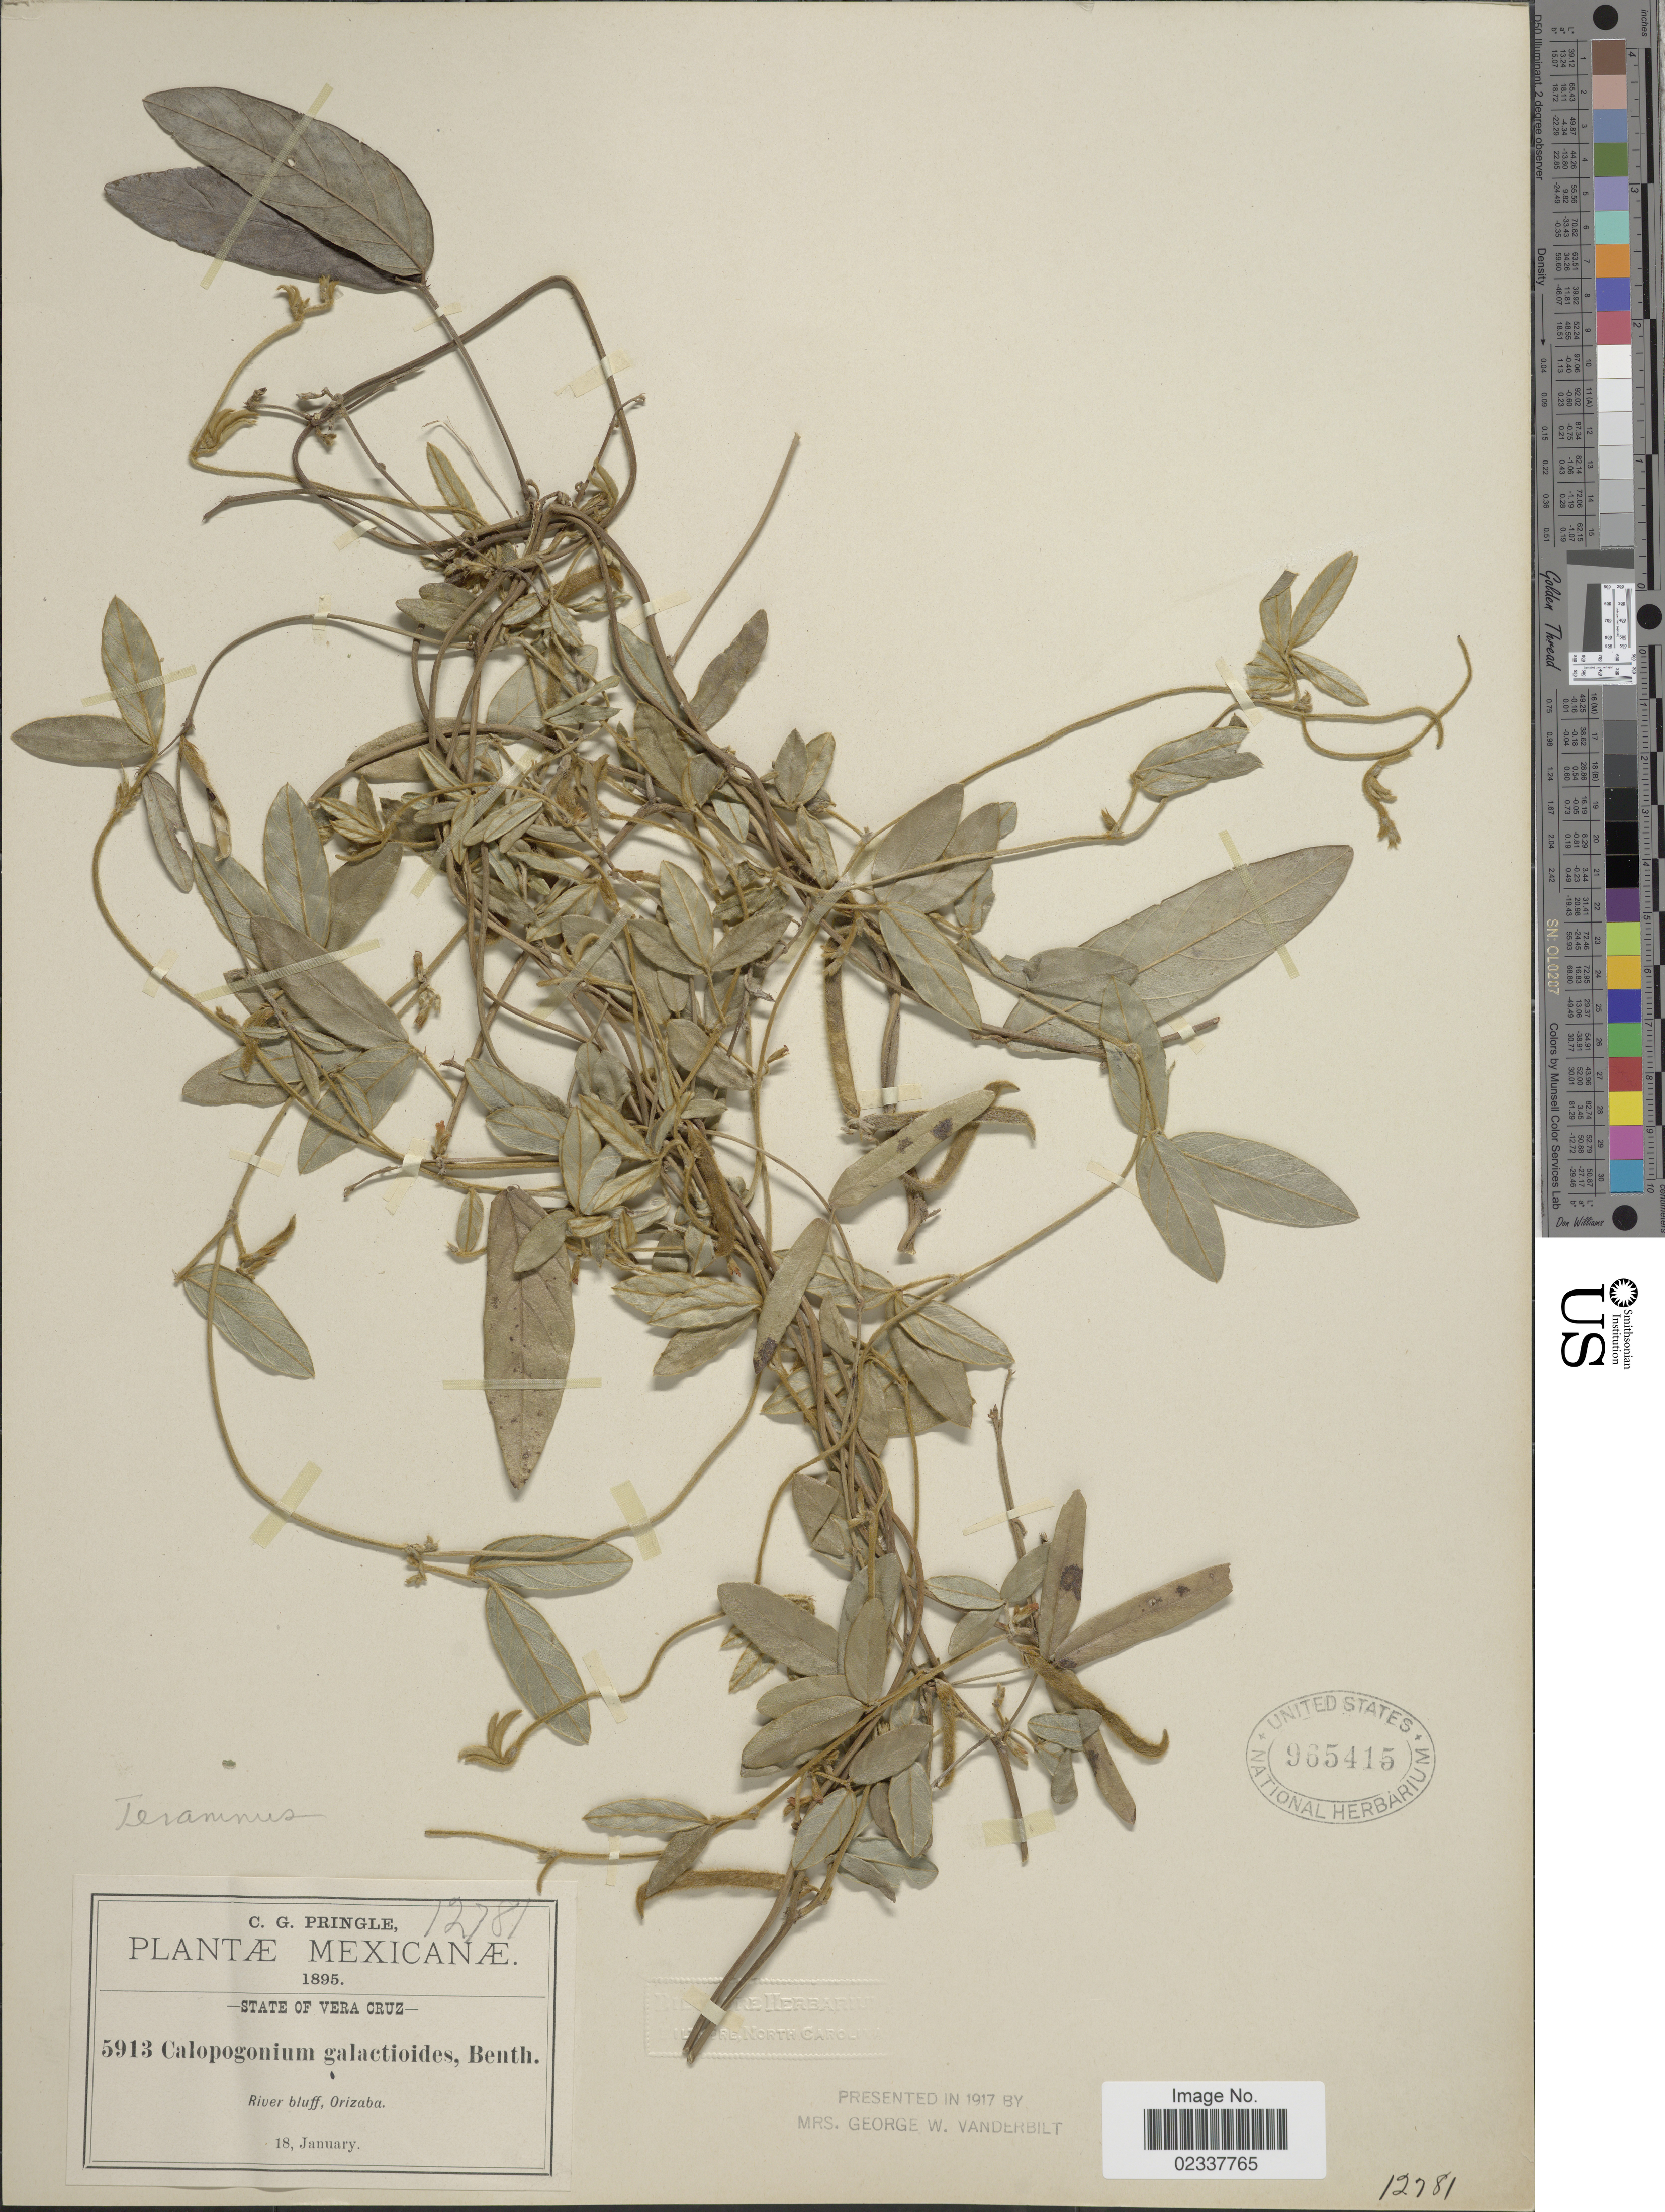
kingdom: Plantae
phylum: Tracheophyta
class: Magnoliopsida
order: Fabales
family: Fabaceae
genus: Teramnus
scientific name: Teramnus uncinatus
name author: (L.) Sw.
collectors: C. G. Pringle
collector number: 5913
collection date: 1895-01-18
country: Mexico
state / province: Veracruz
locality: State of Vera Cruz, River bluff, Orizaba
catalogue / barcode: US 965415